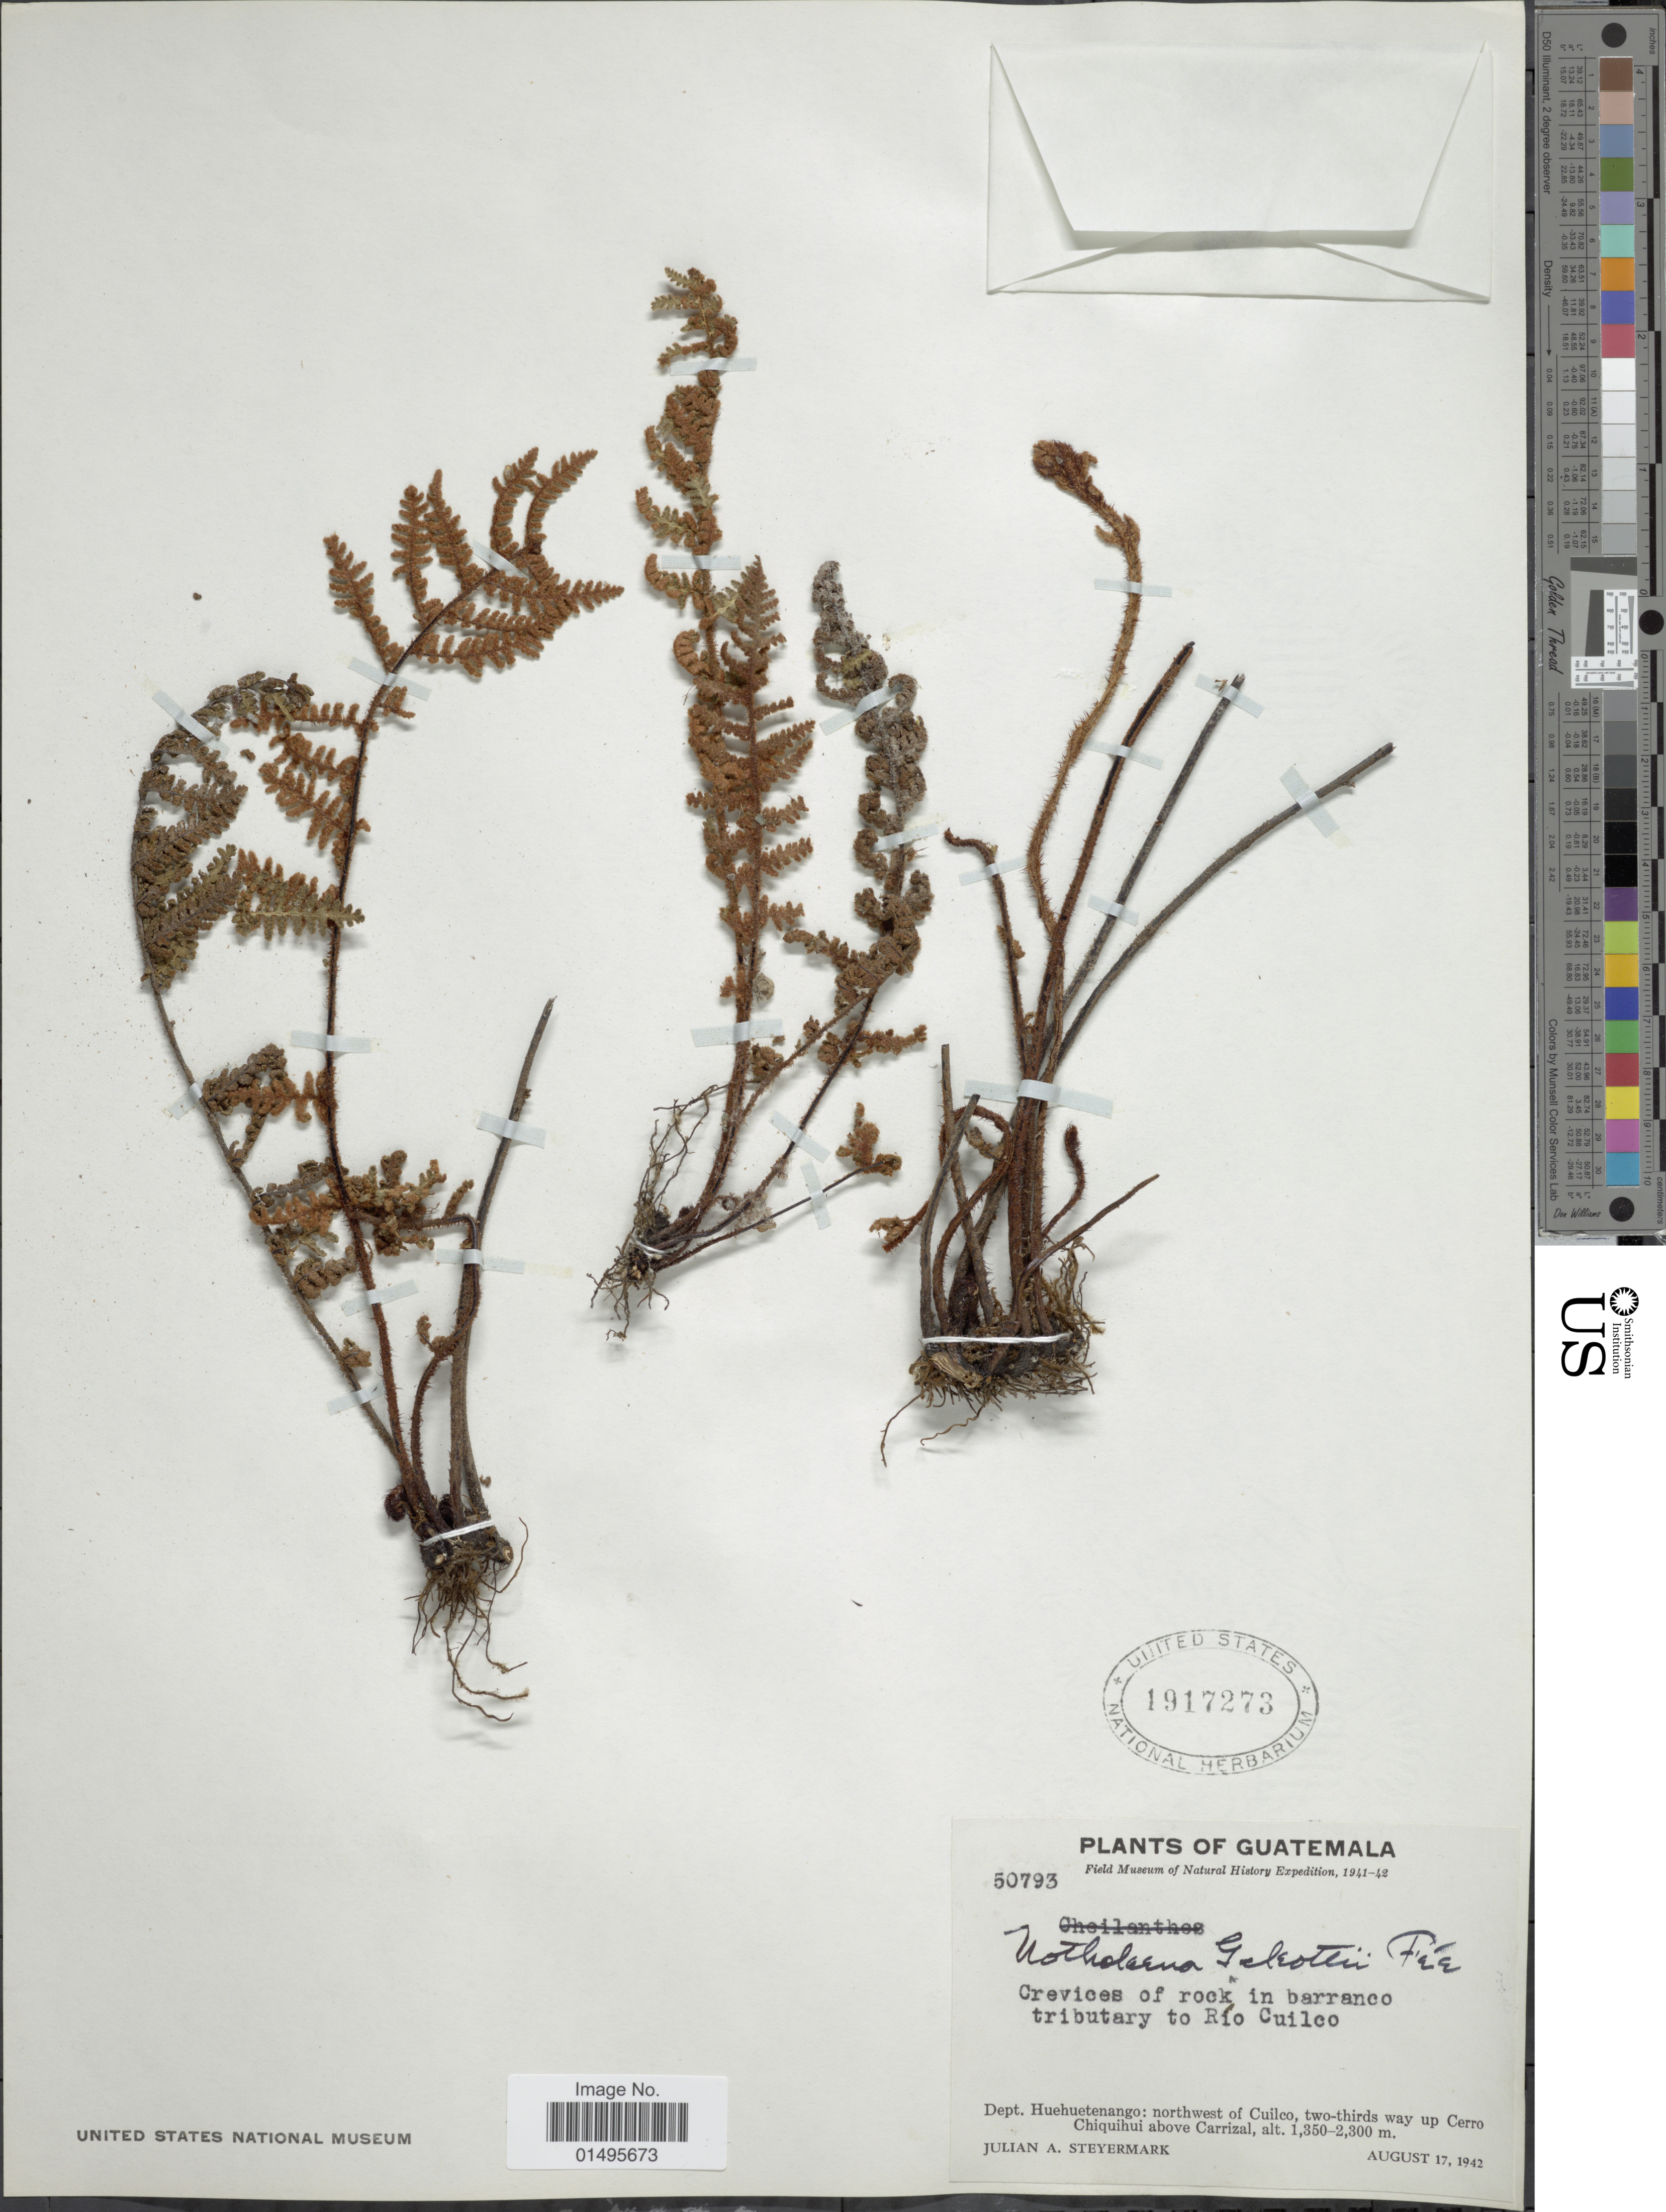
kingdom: Plantae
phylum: Tracheophyta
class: Polypodiopsida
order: Polypodiales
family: Pteridaceae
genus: Notholaena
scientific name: Notholaena galeottii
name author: Fée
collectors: J. Steyermark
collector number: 50793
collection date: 1942-08-17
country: Guatemala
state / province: Huehuetenango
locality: Crevices of rock in barranco tributary de Rio Cuilco, dept. Huehuetenango: northwest of Guilco. two-thirds way up Cerro Chiquihui above Carrizal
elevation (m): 1350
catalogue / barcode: US 1917273